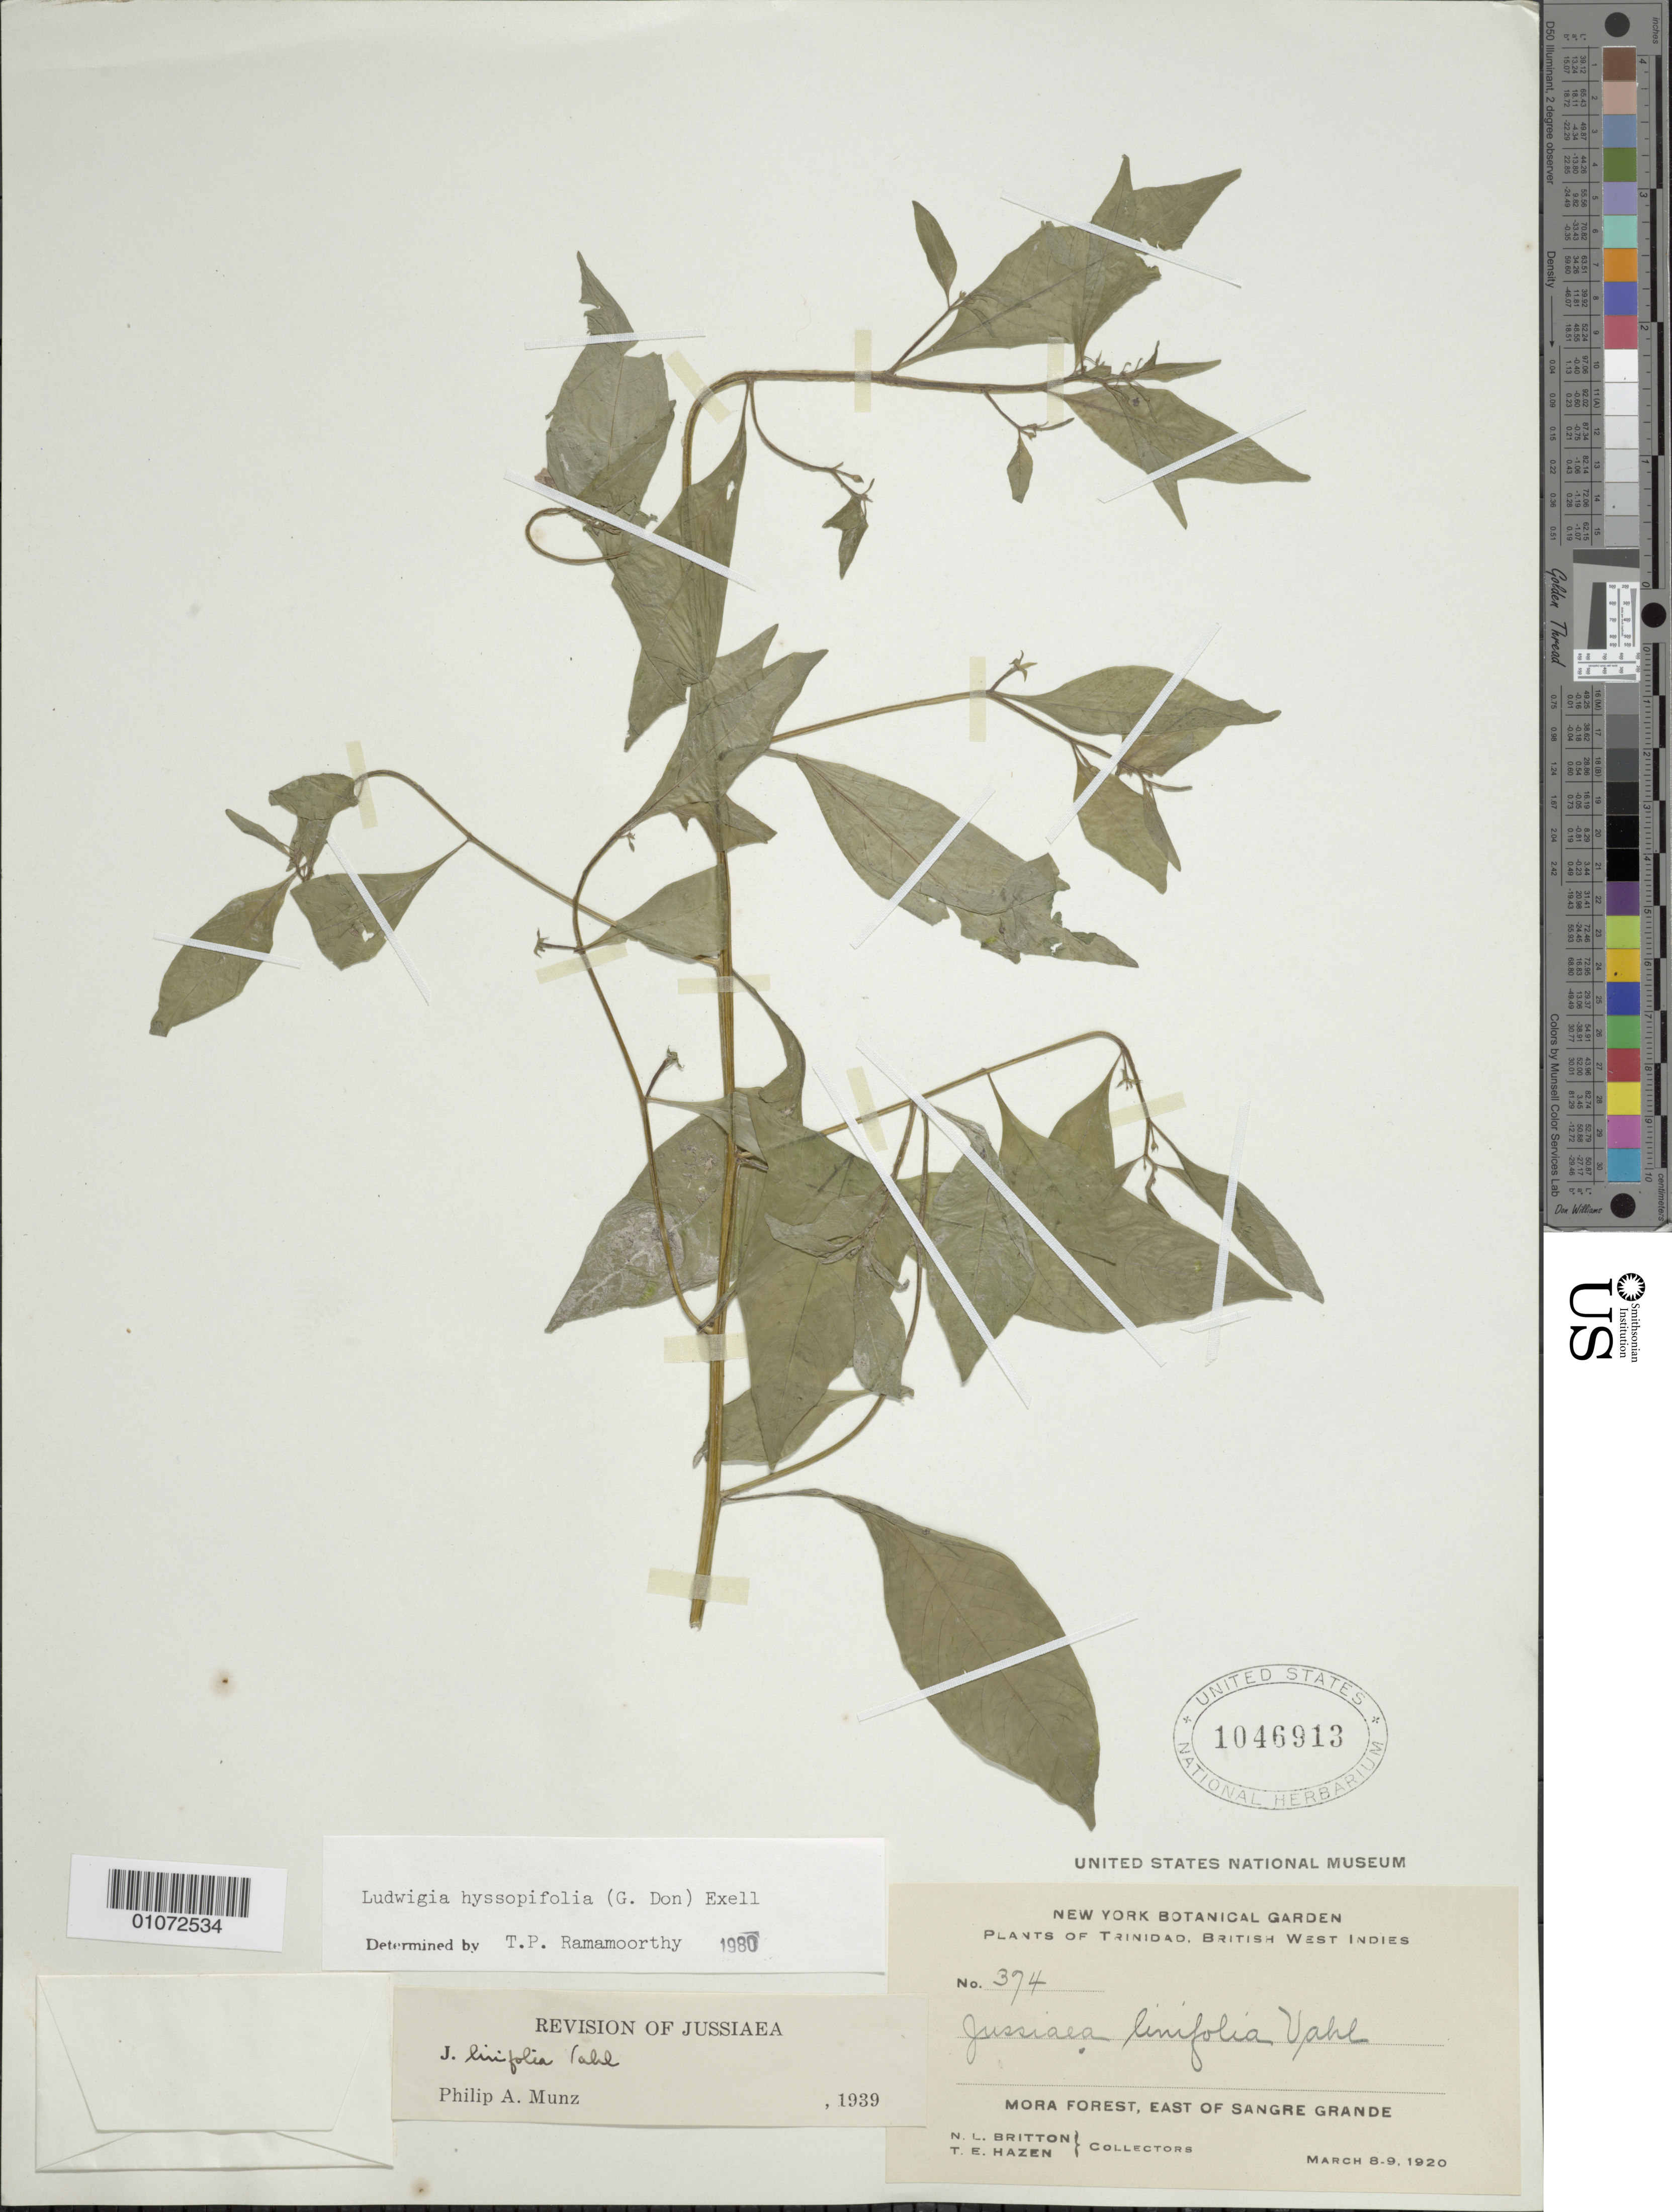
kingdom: Plantae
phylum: Tracheophyta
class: Magnoliopsida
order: Myrtales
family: Onagraceae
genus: Ludwigia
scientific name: Ludwigia hyssopifolia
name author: (G. Don) Exell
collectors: N. Britton & T. E. Hazen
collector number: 374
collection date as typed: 08 Mar 1920 to 09 Mar 1920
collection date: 1920-03-08/1920-03-09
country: Trinidad and Tobago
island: Trinidad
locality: Mora Forest, east of Sangre Grande.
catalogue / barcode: US 1046913